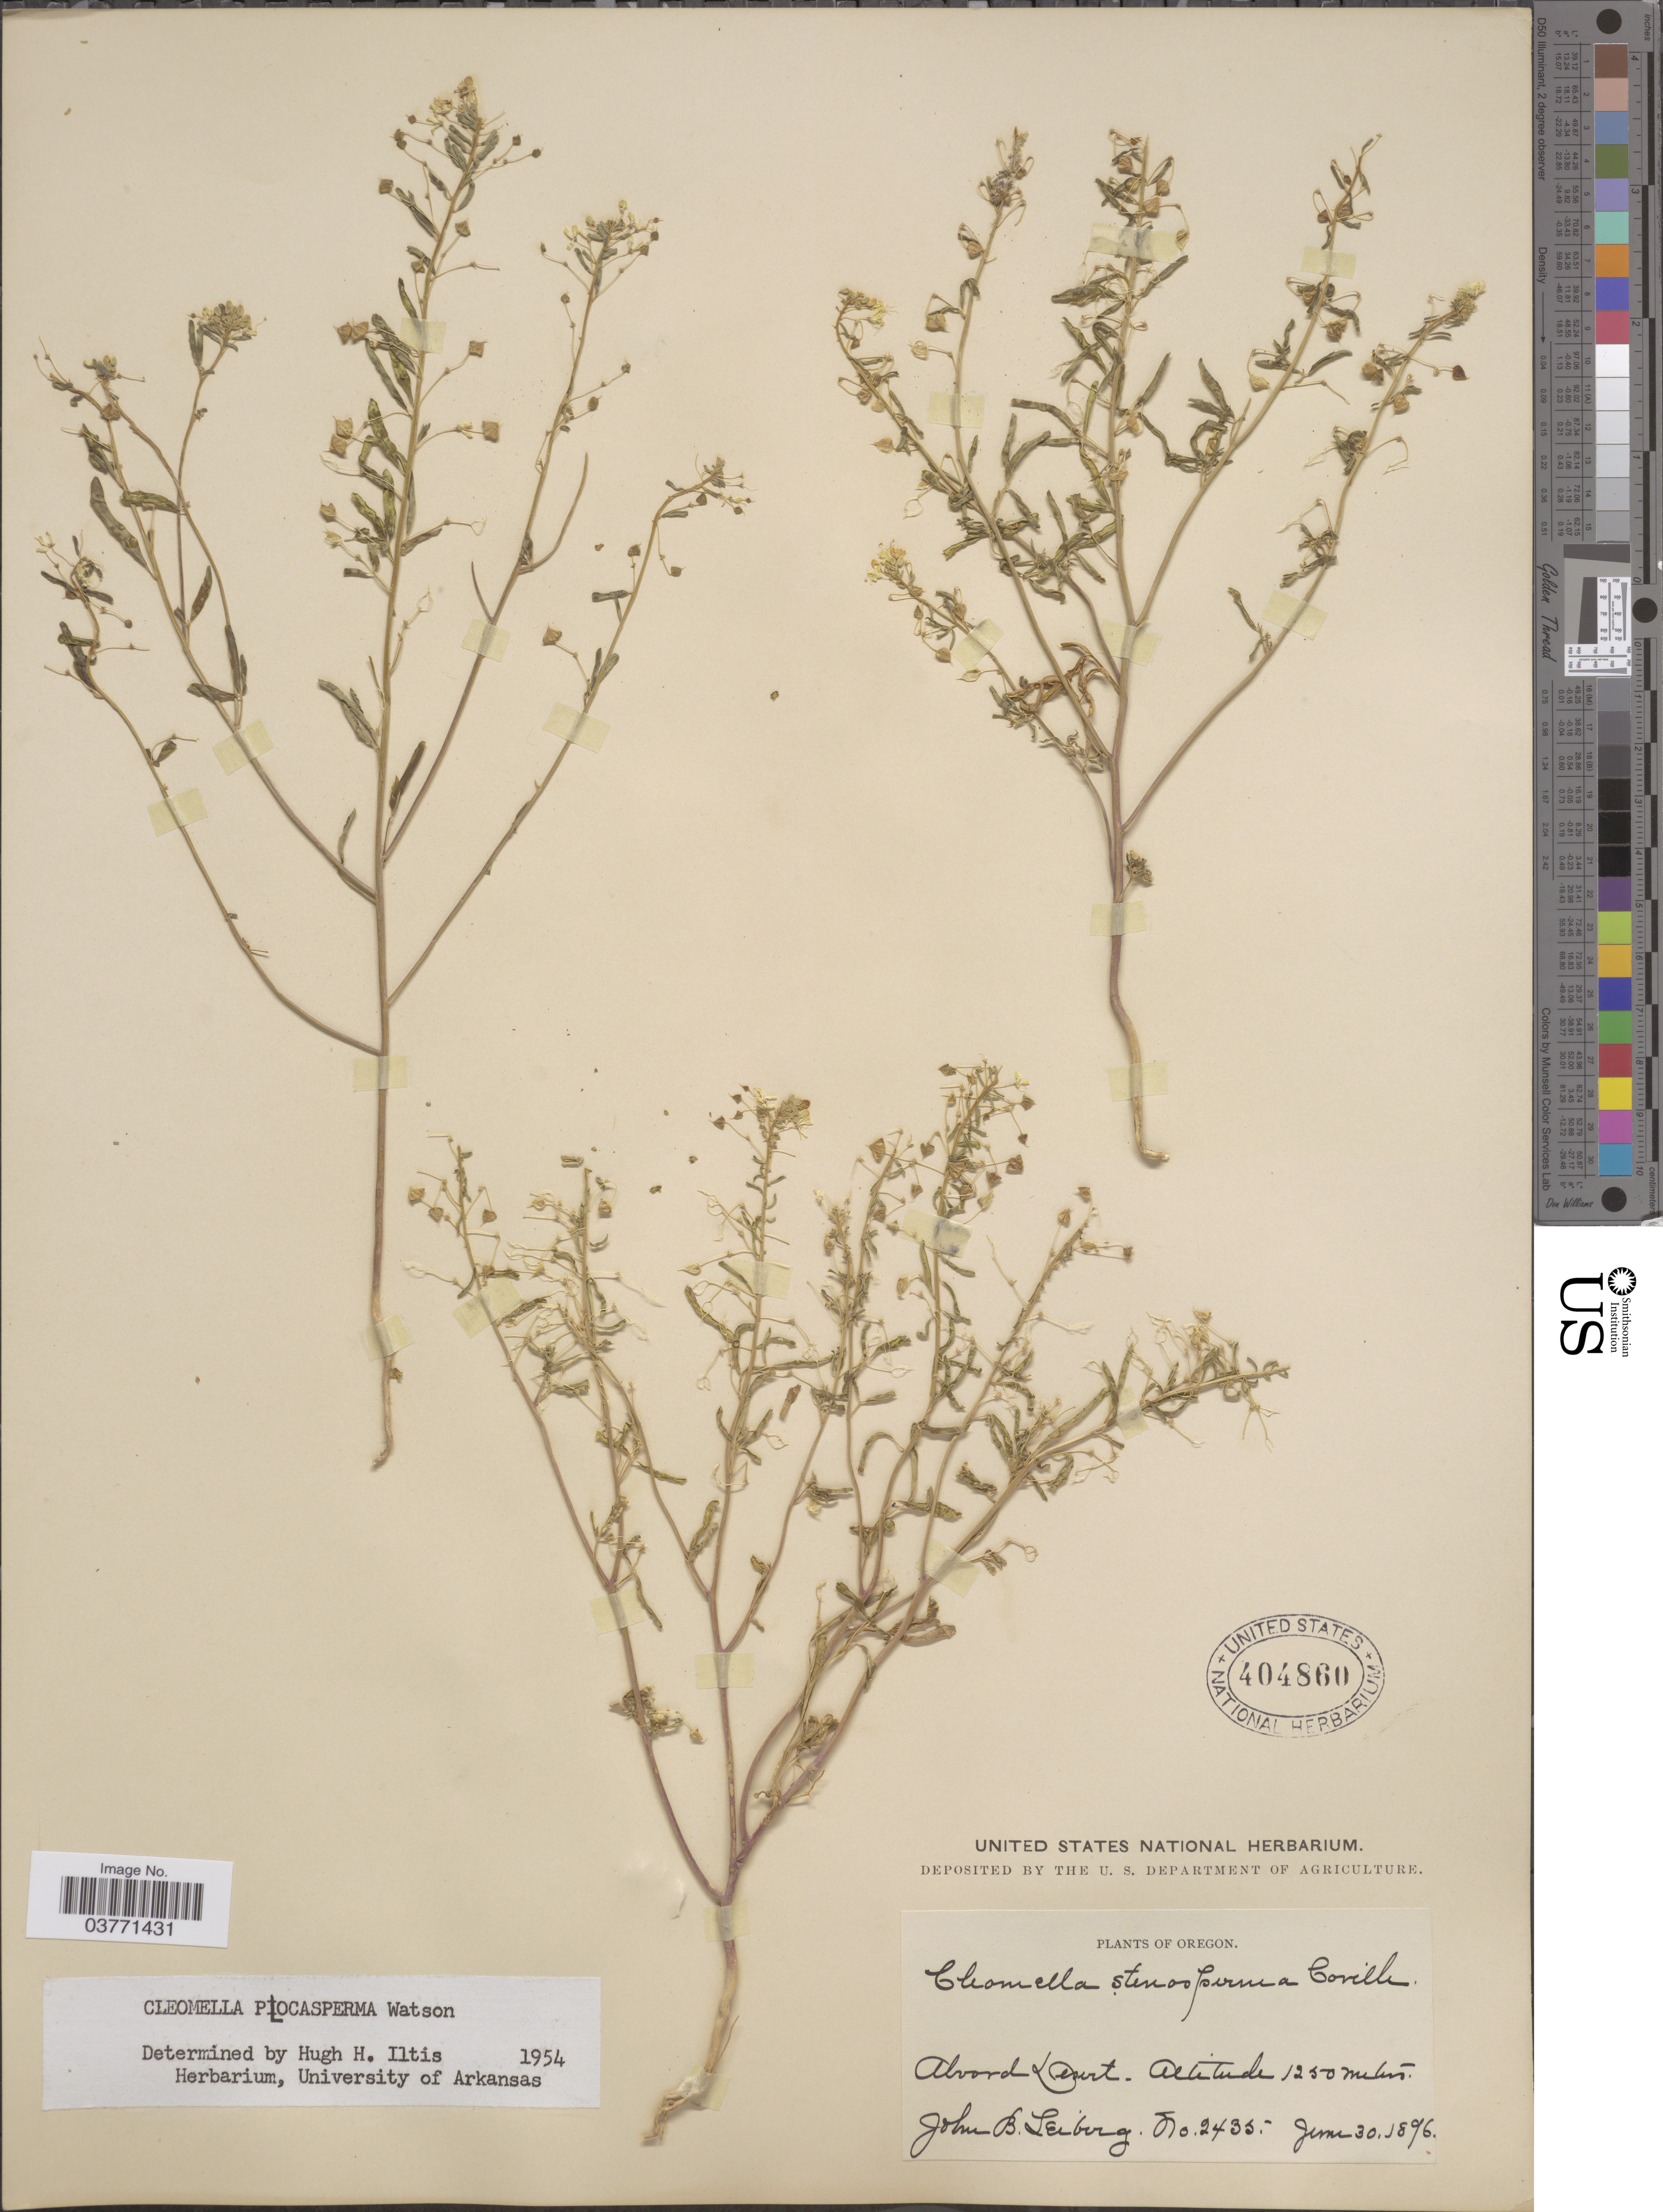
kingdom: Plantae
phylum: Tracheophyta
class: Magnoliopsida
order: Brassicales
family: Cleomaceae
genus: Cleomella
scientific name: Cleomella plocasperma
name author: S. Watson in C. King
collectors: J. Leiberg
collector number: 2435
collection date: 1896-06-30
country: United States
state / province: Oregon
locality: Alvord Desert.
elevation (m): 1250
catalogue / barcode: US 404860